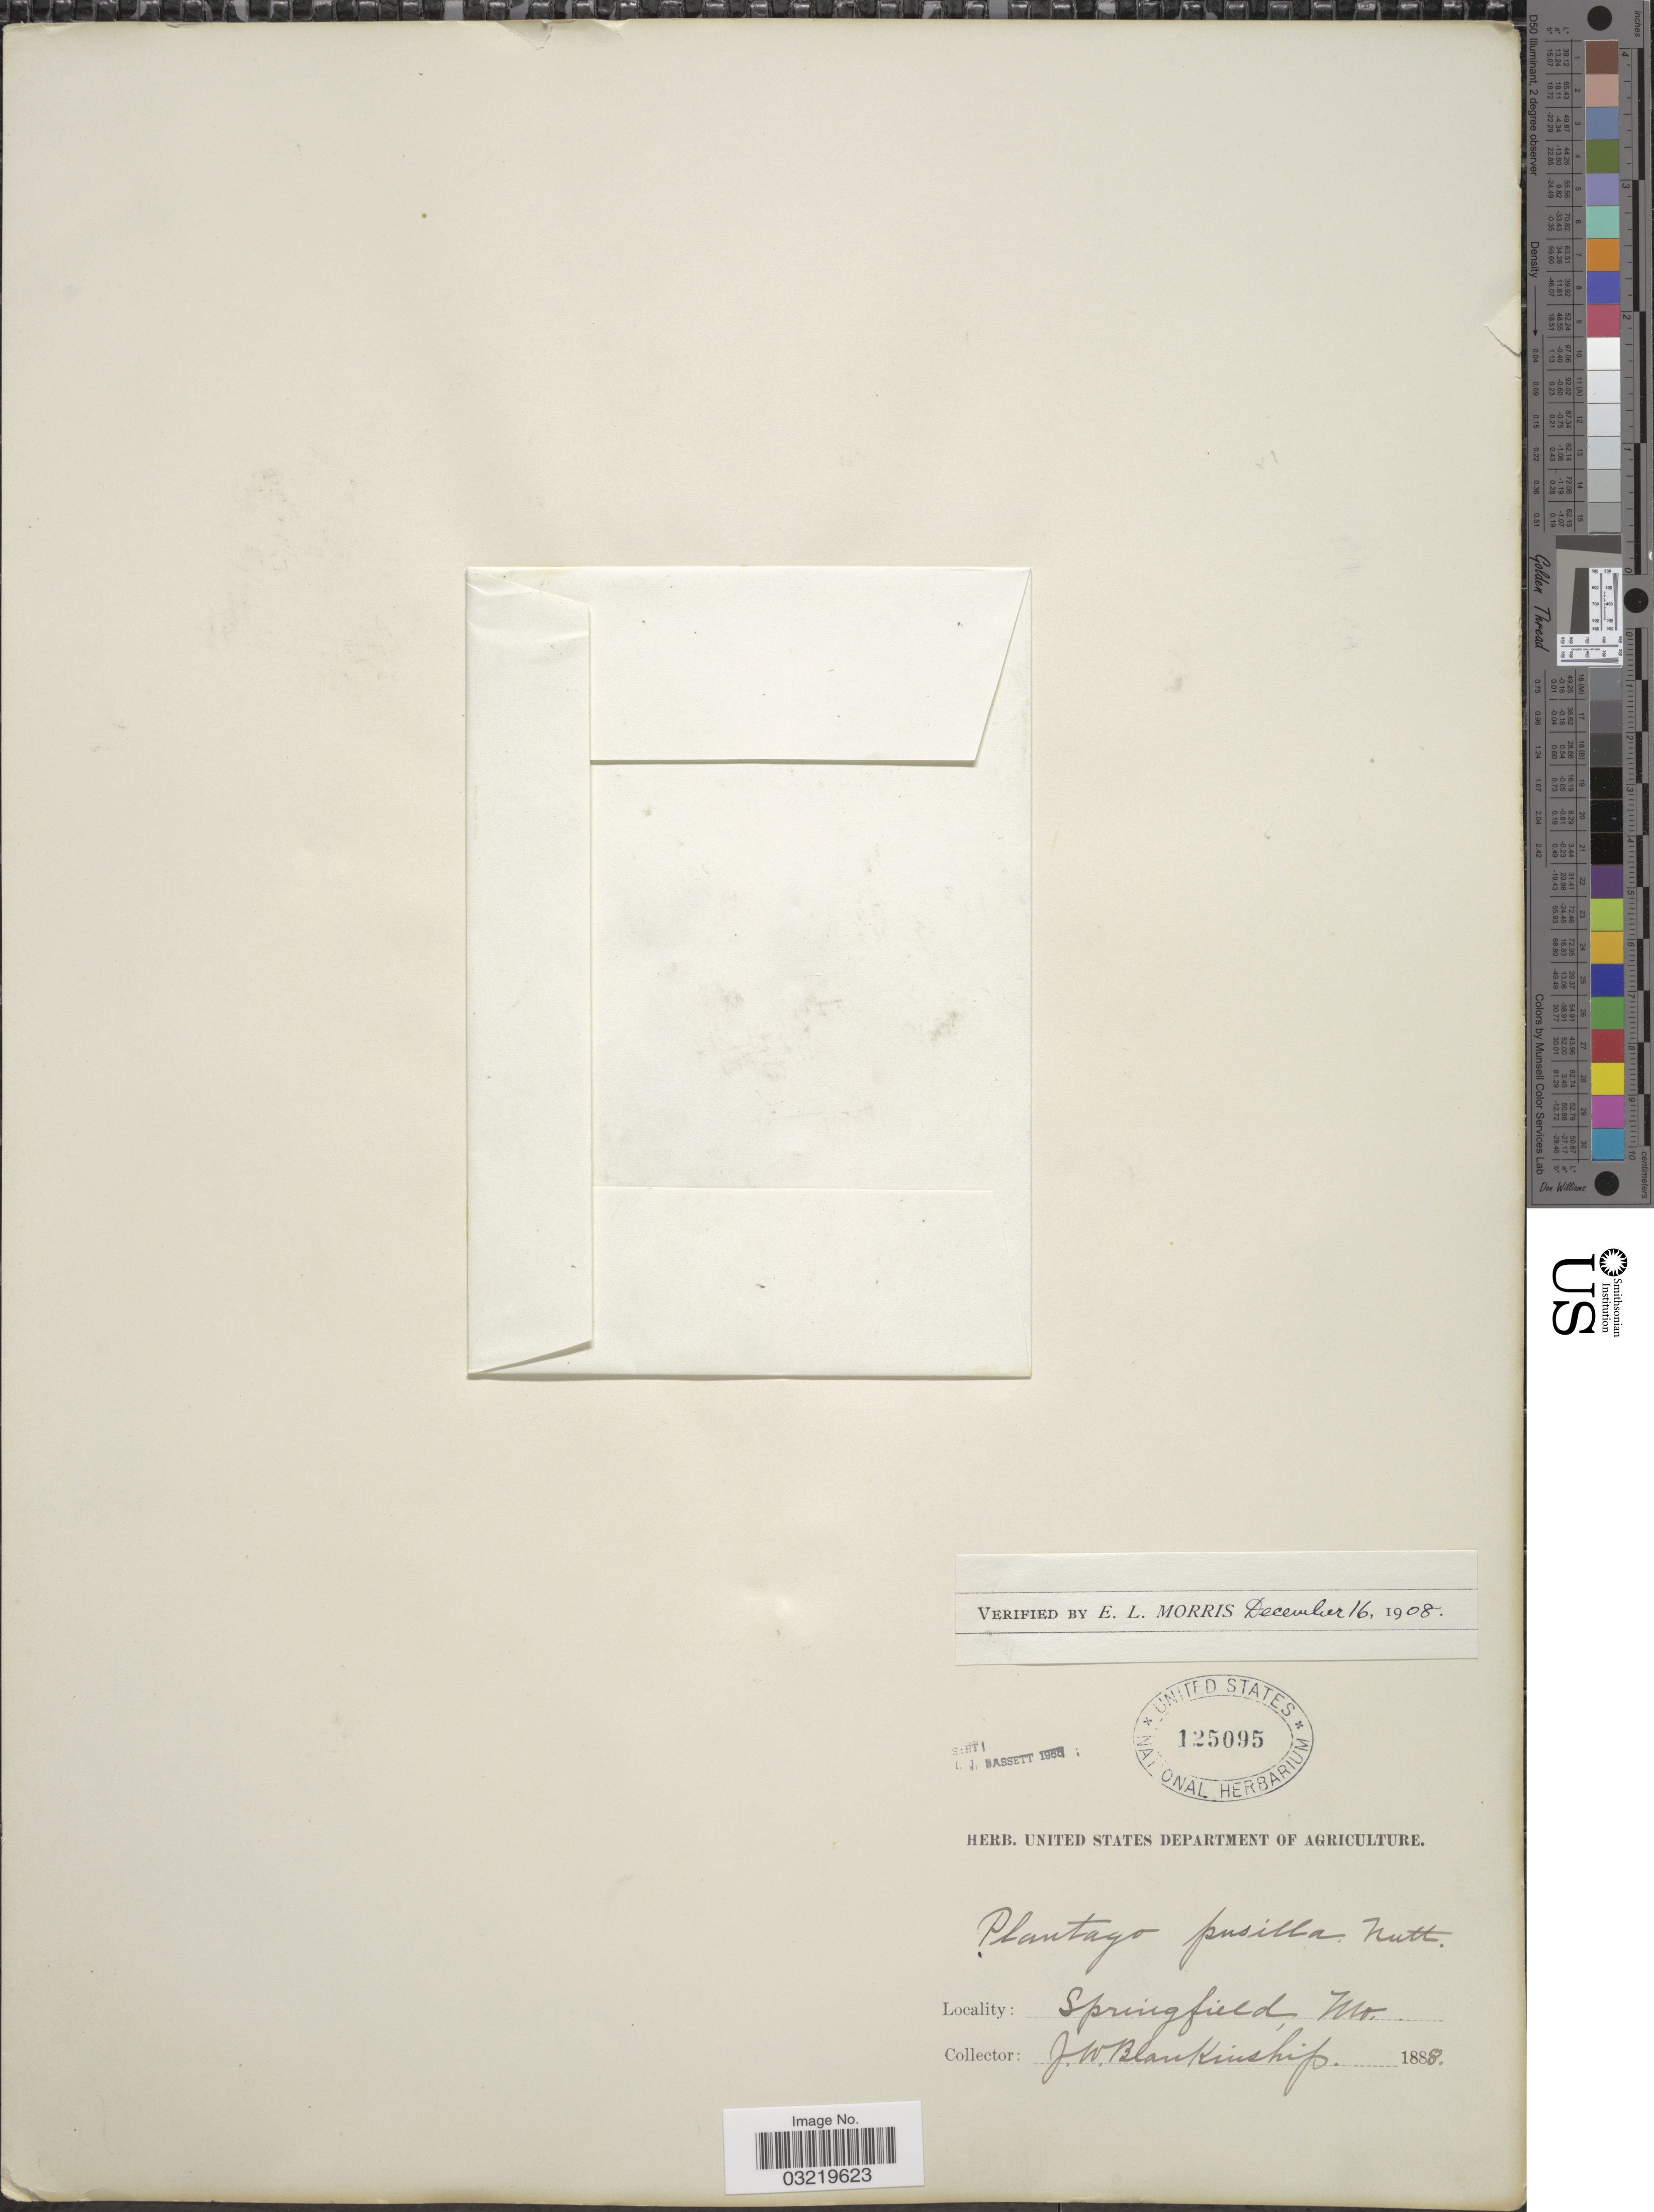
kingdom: Plantae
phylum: Tracheophyta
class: Magnoliopsida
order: Lamiales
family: Plantaginaceae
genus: Plantago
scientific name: Plantago pusilla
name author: Nutt.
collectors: J. W. Blankinship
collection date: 1888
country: United States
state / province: Missouri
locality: Springfield.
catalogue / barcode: US 125095